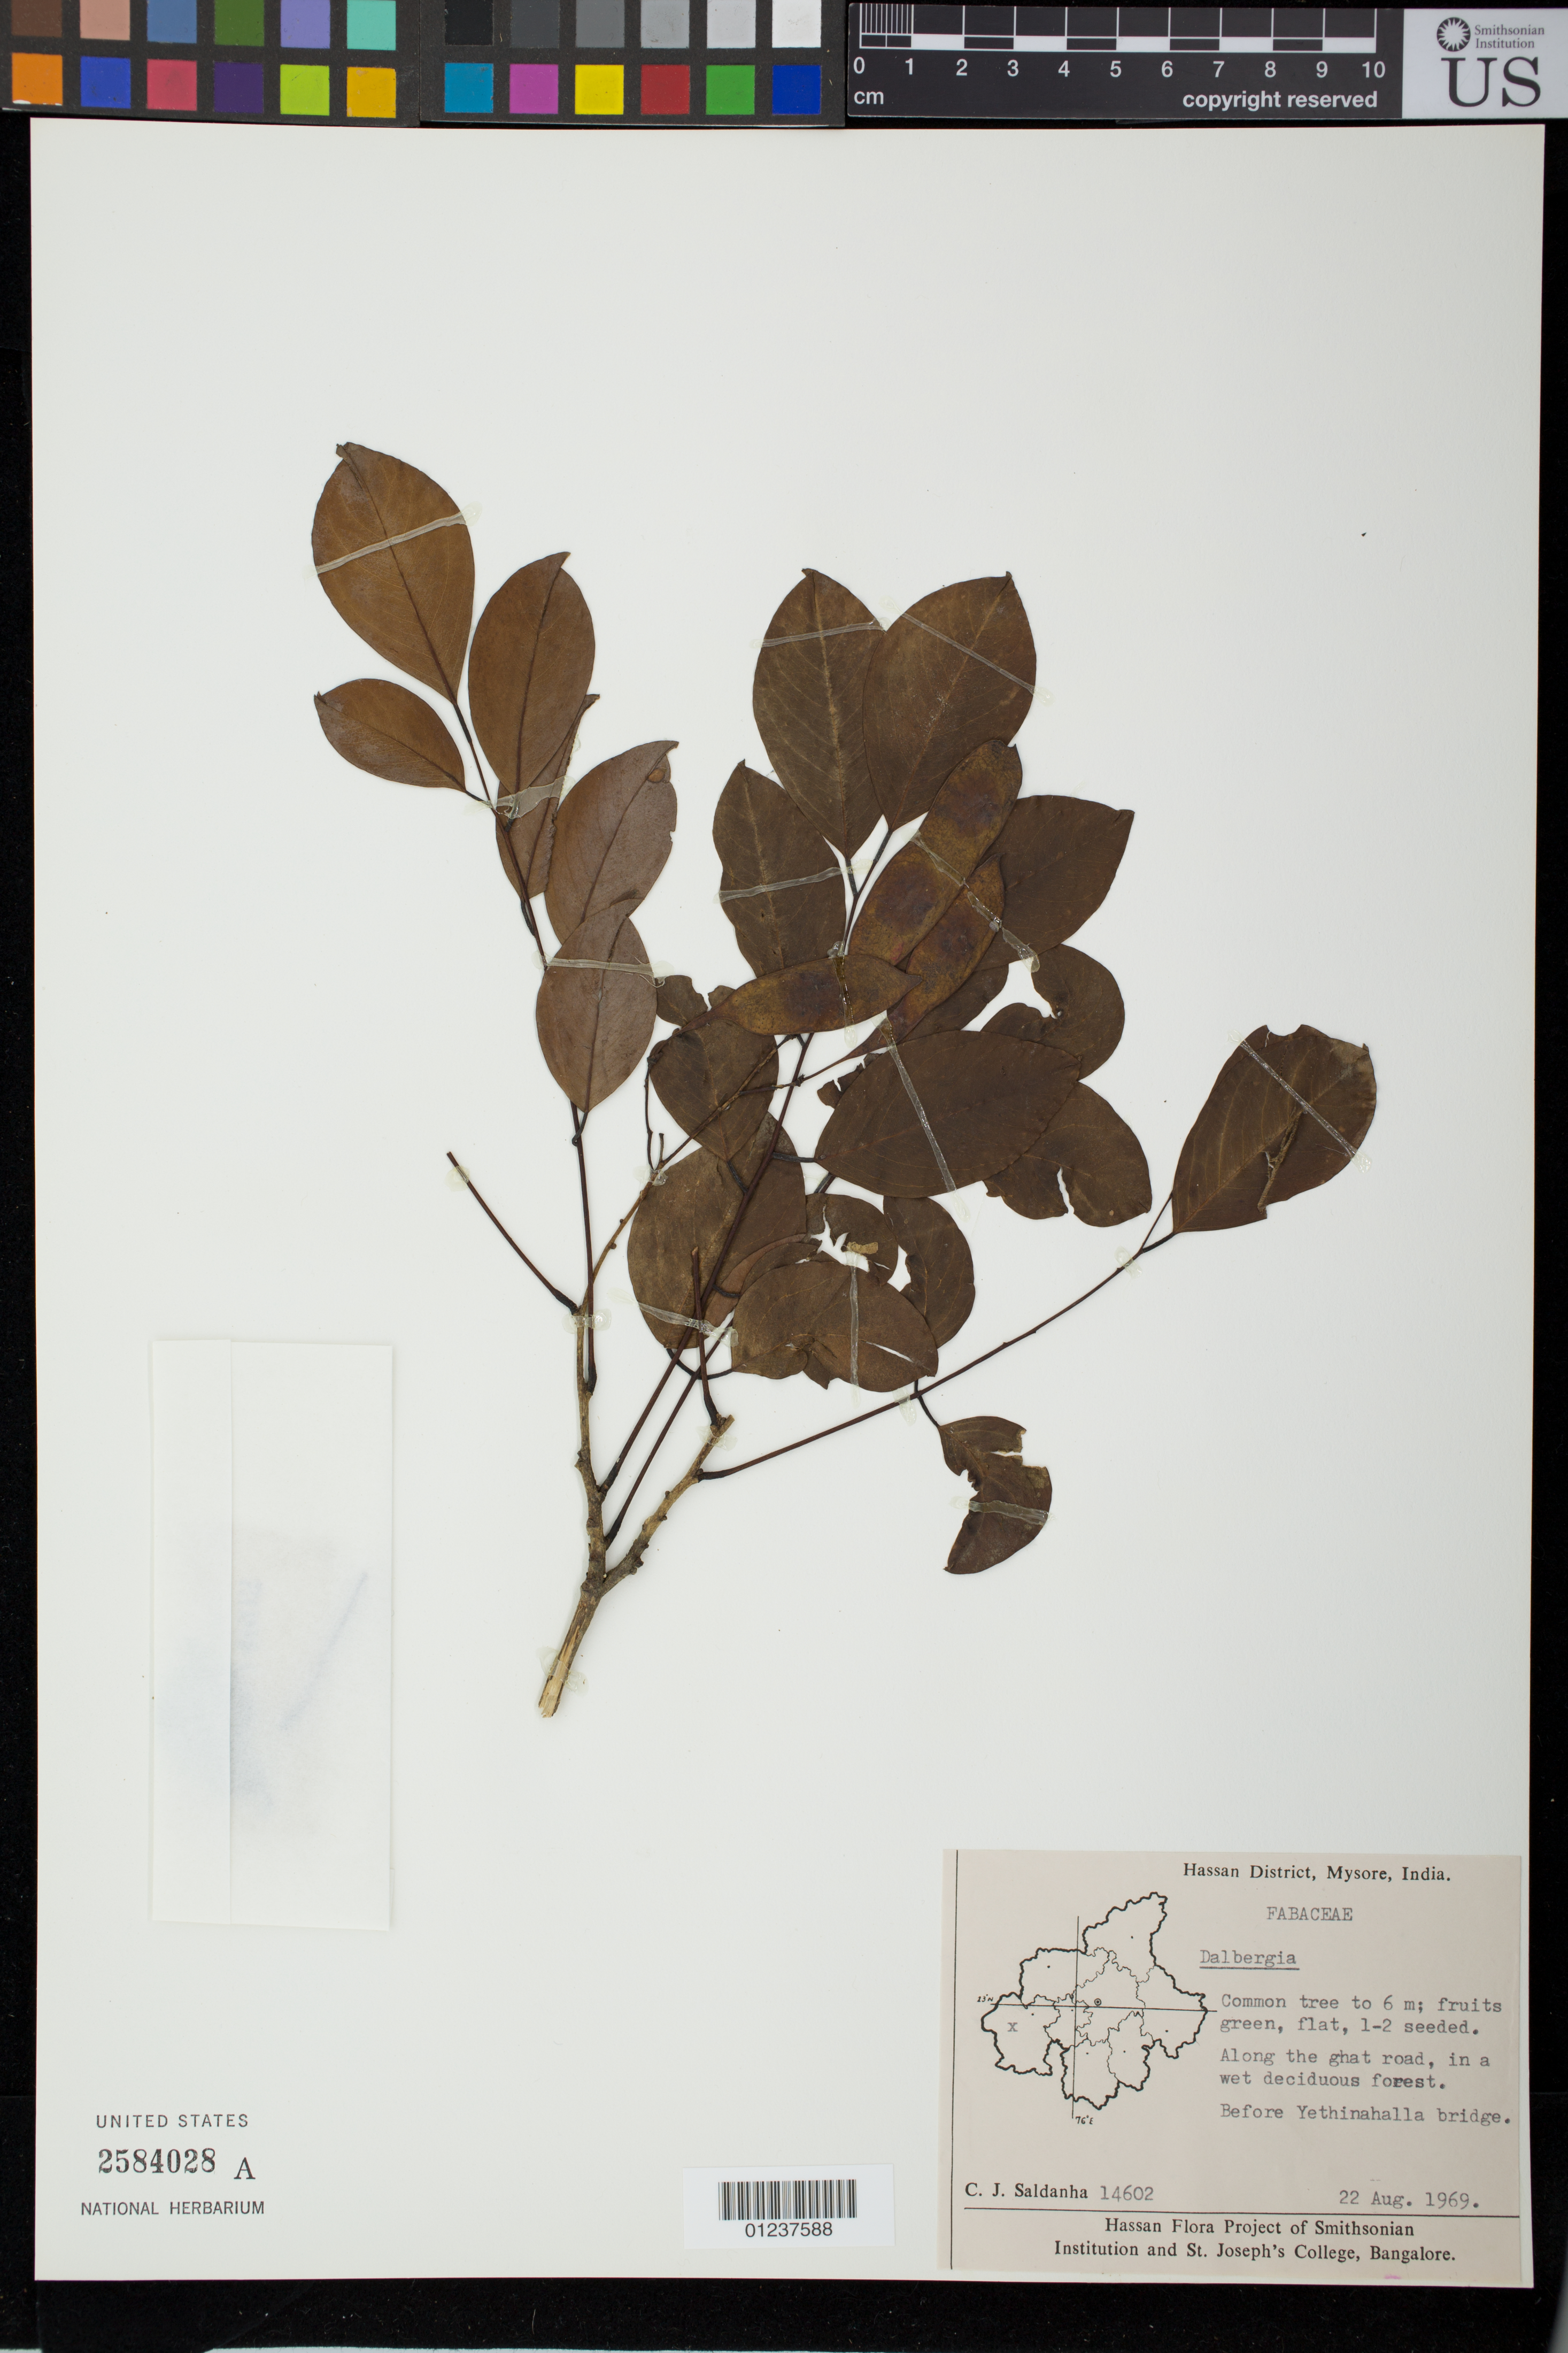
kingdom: Plantae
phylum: Tracheophyta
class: Magnoliopsida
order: Fabales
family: Fabaceae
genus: Dalbergia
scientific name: Dalbergia sp.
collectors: C. J. Saldanha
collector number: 14602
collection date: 1969-08-22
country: India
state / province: Karnataka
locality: Hassan district. Mysore.Before Yethinahalla Bridge. Along the ghat road, in a wet deciduous forest.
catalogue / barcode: US 2584028A